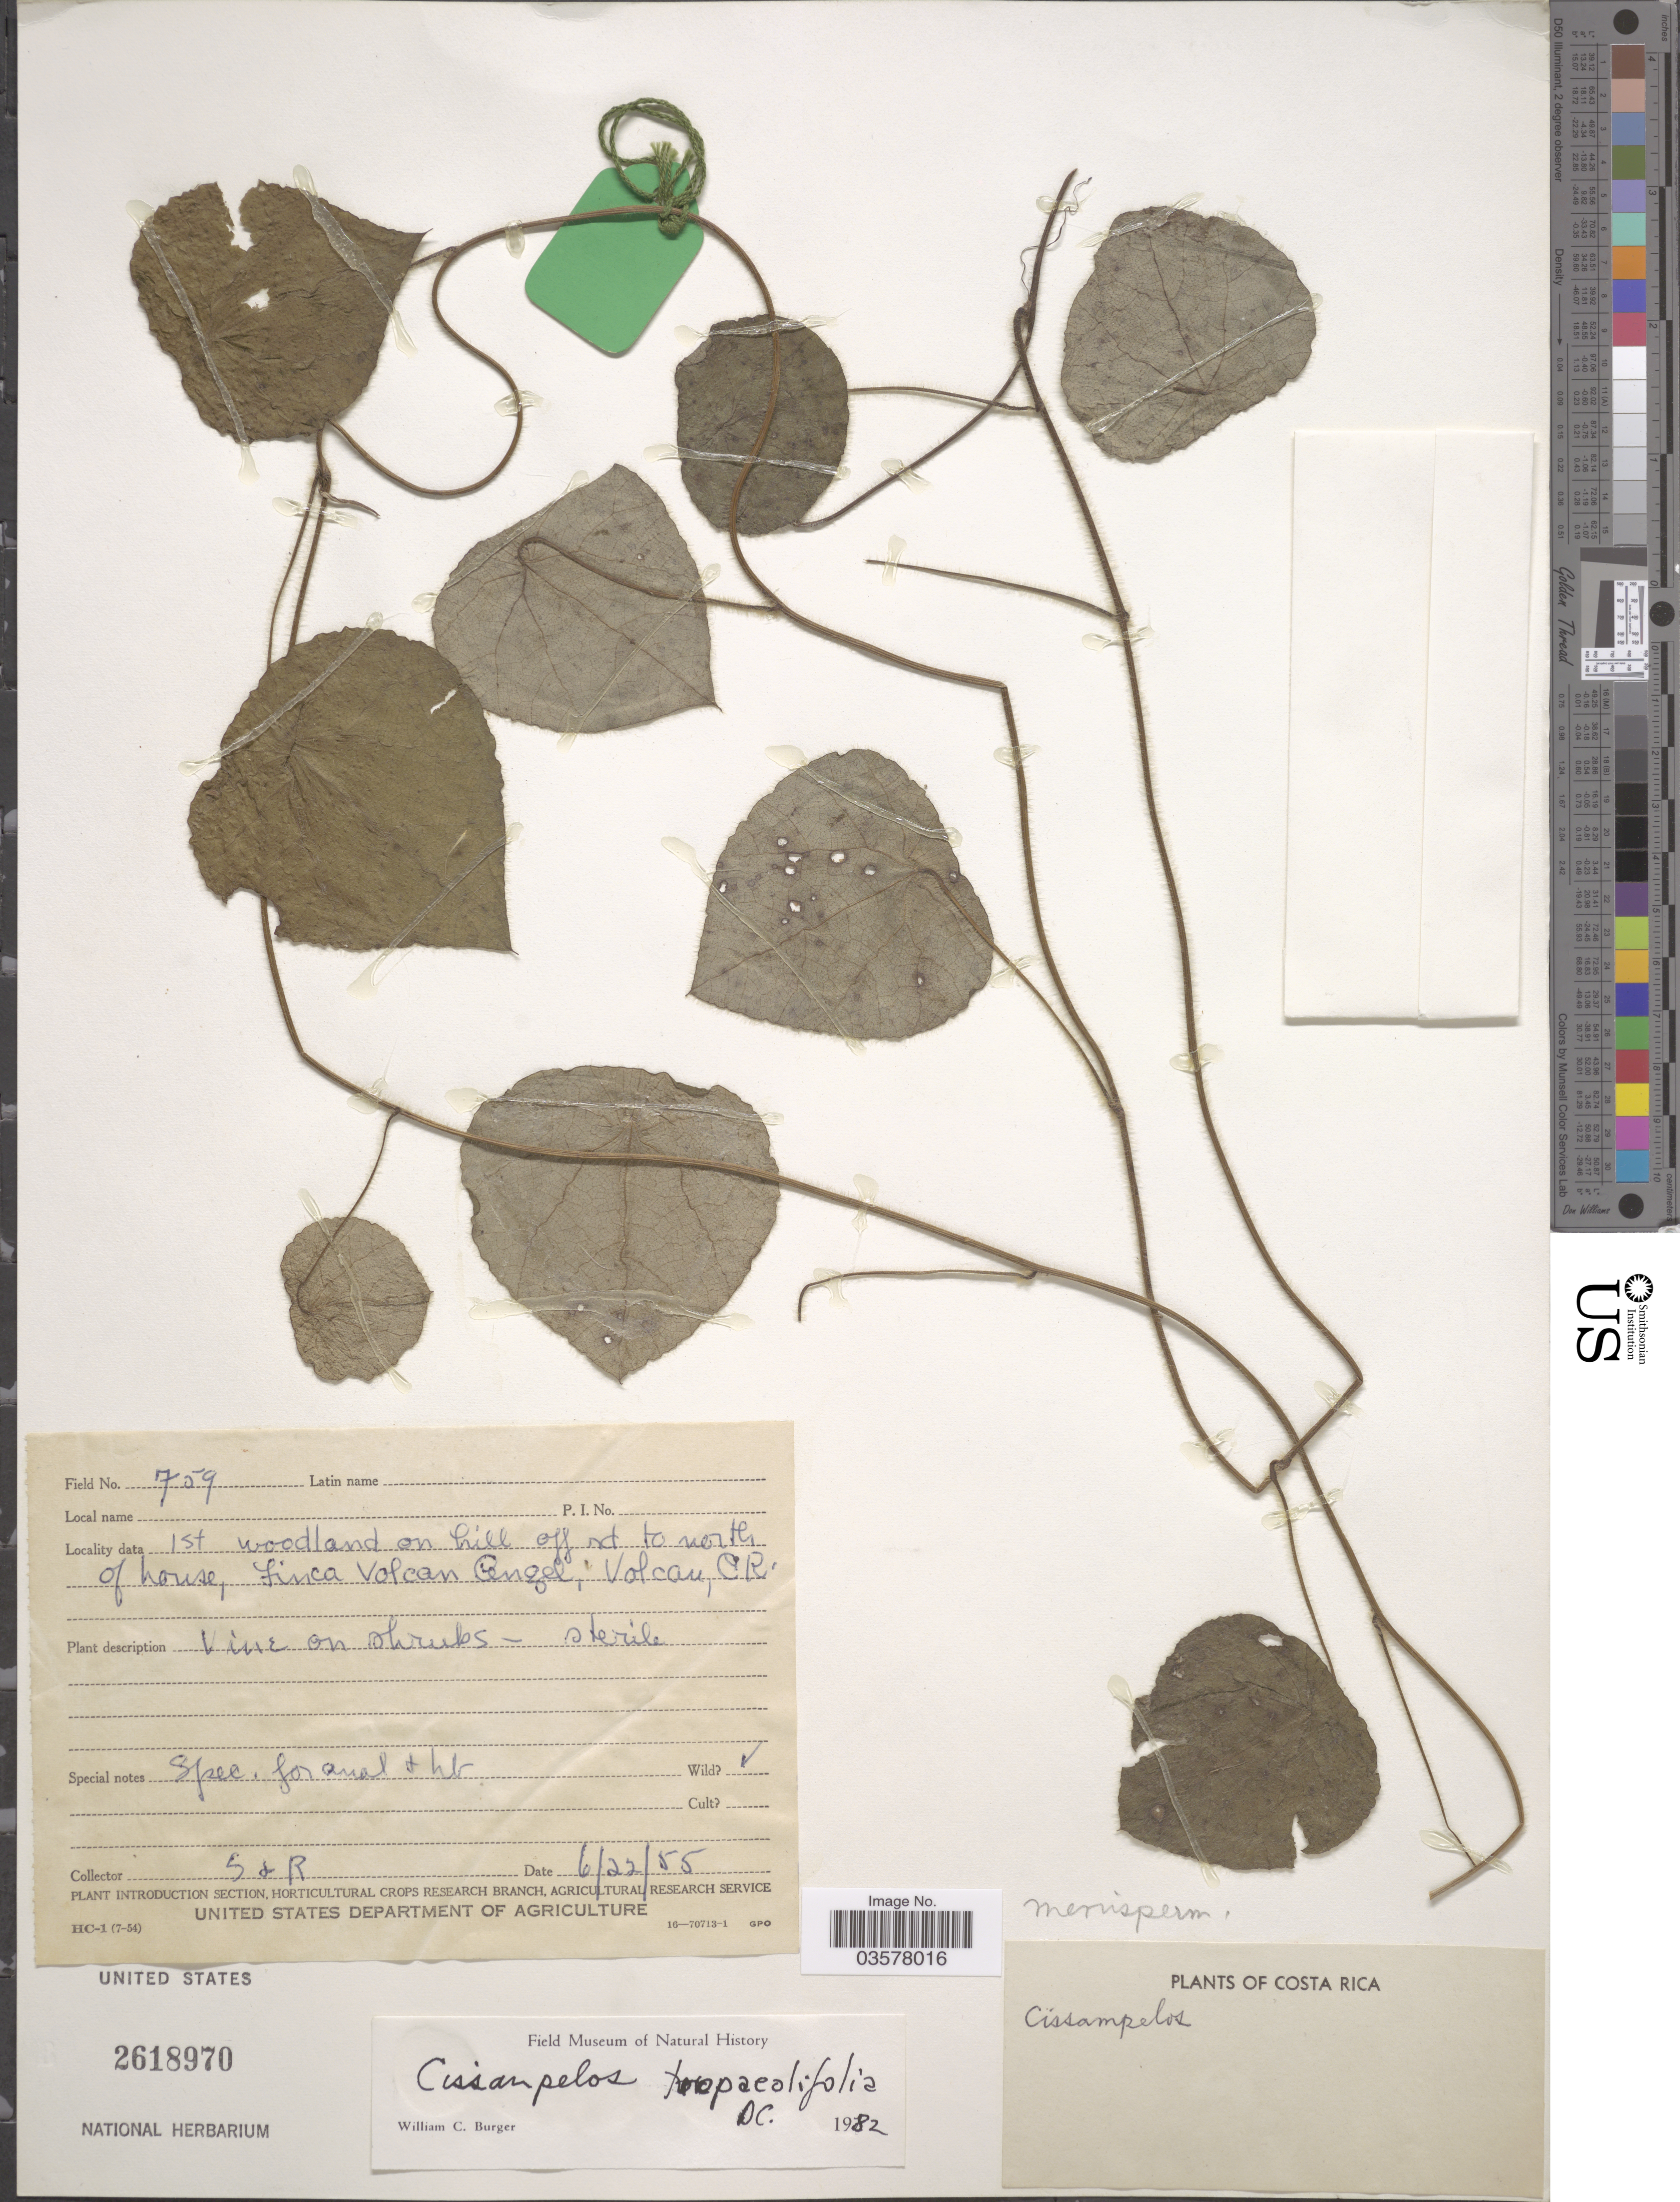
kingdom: Plantae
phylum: Tracheophyta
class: Magnoliopsida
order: Ranunculales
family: Menispermaceae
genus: Cissampelos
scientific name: Cissampelos tropaeolifolia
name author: DC.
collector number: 759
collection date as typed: Transcribed d/m/y: 22/6/55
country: Costa Rica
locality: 1st woodland on hill off rd. to north of house, Finca Volcán Angel, Volcán.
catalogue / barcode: US 2618970